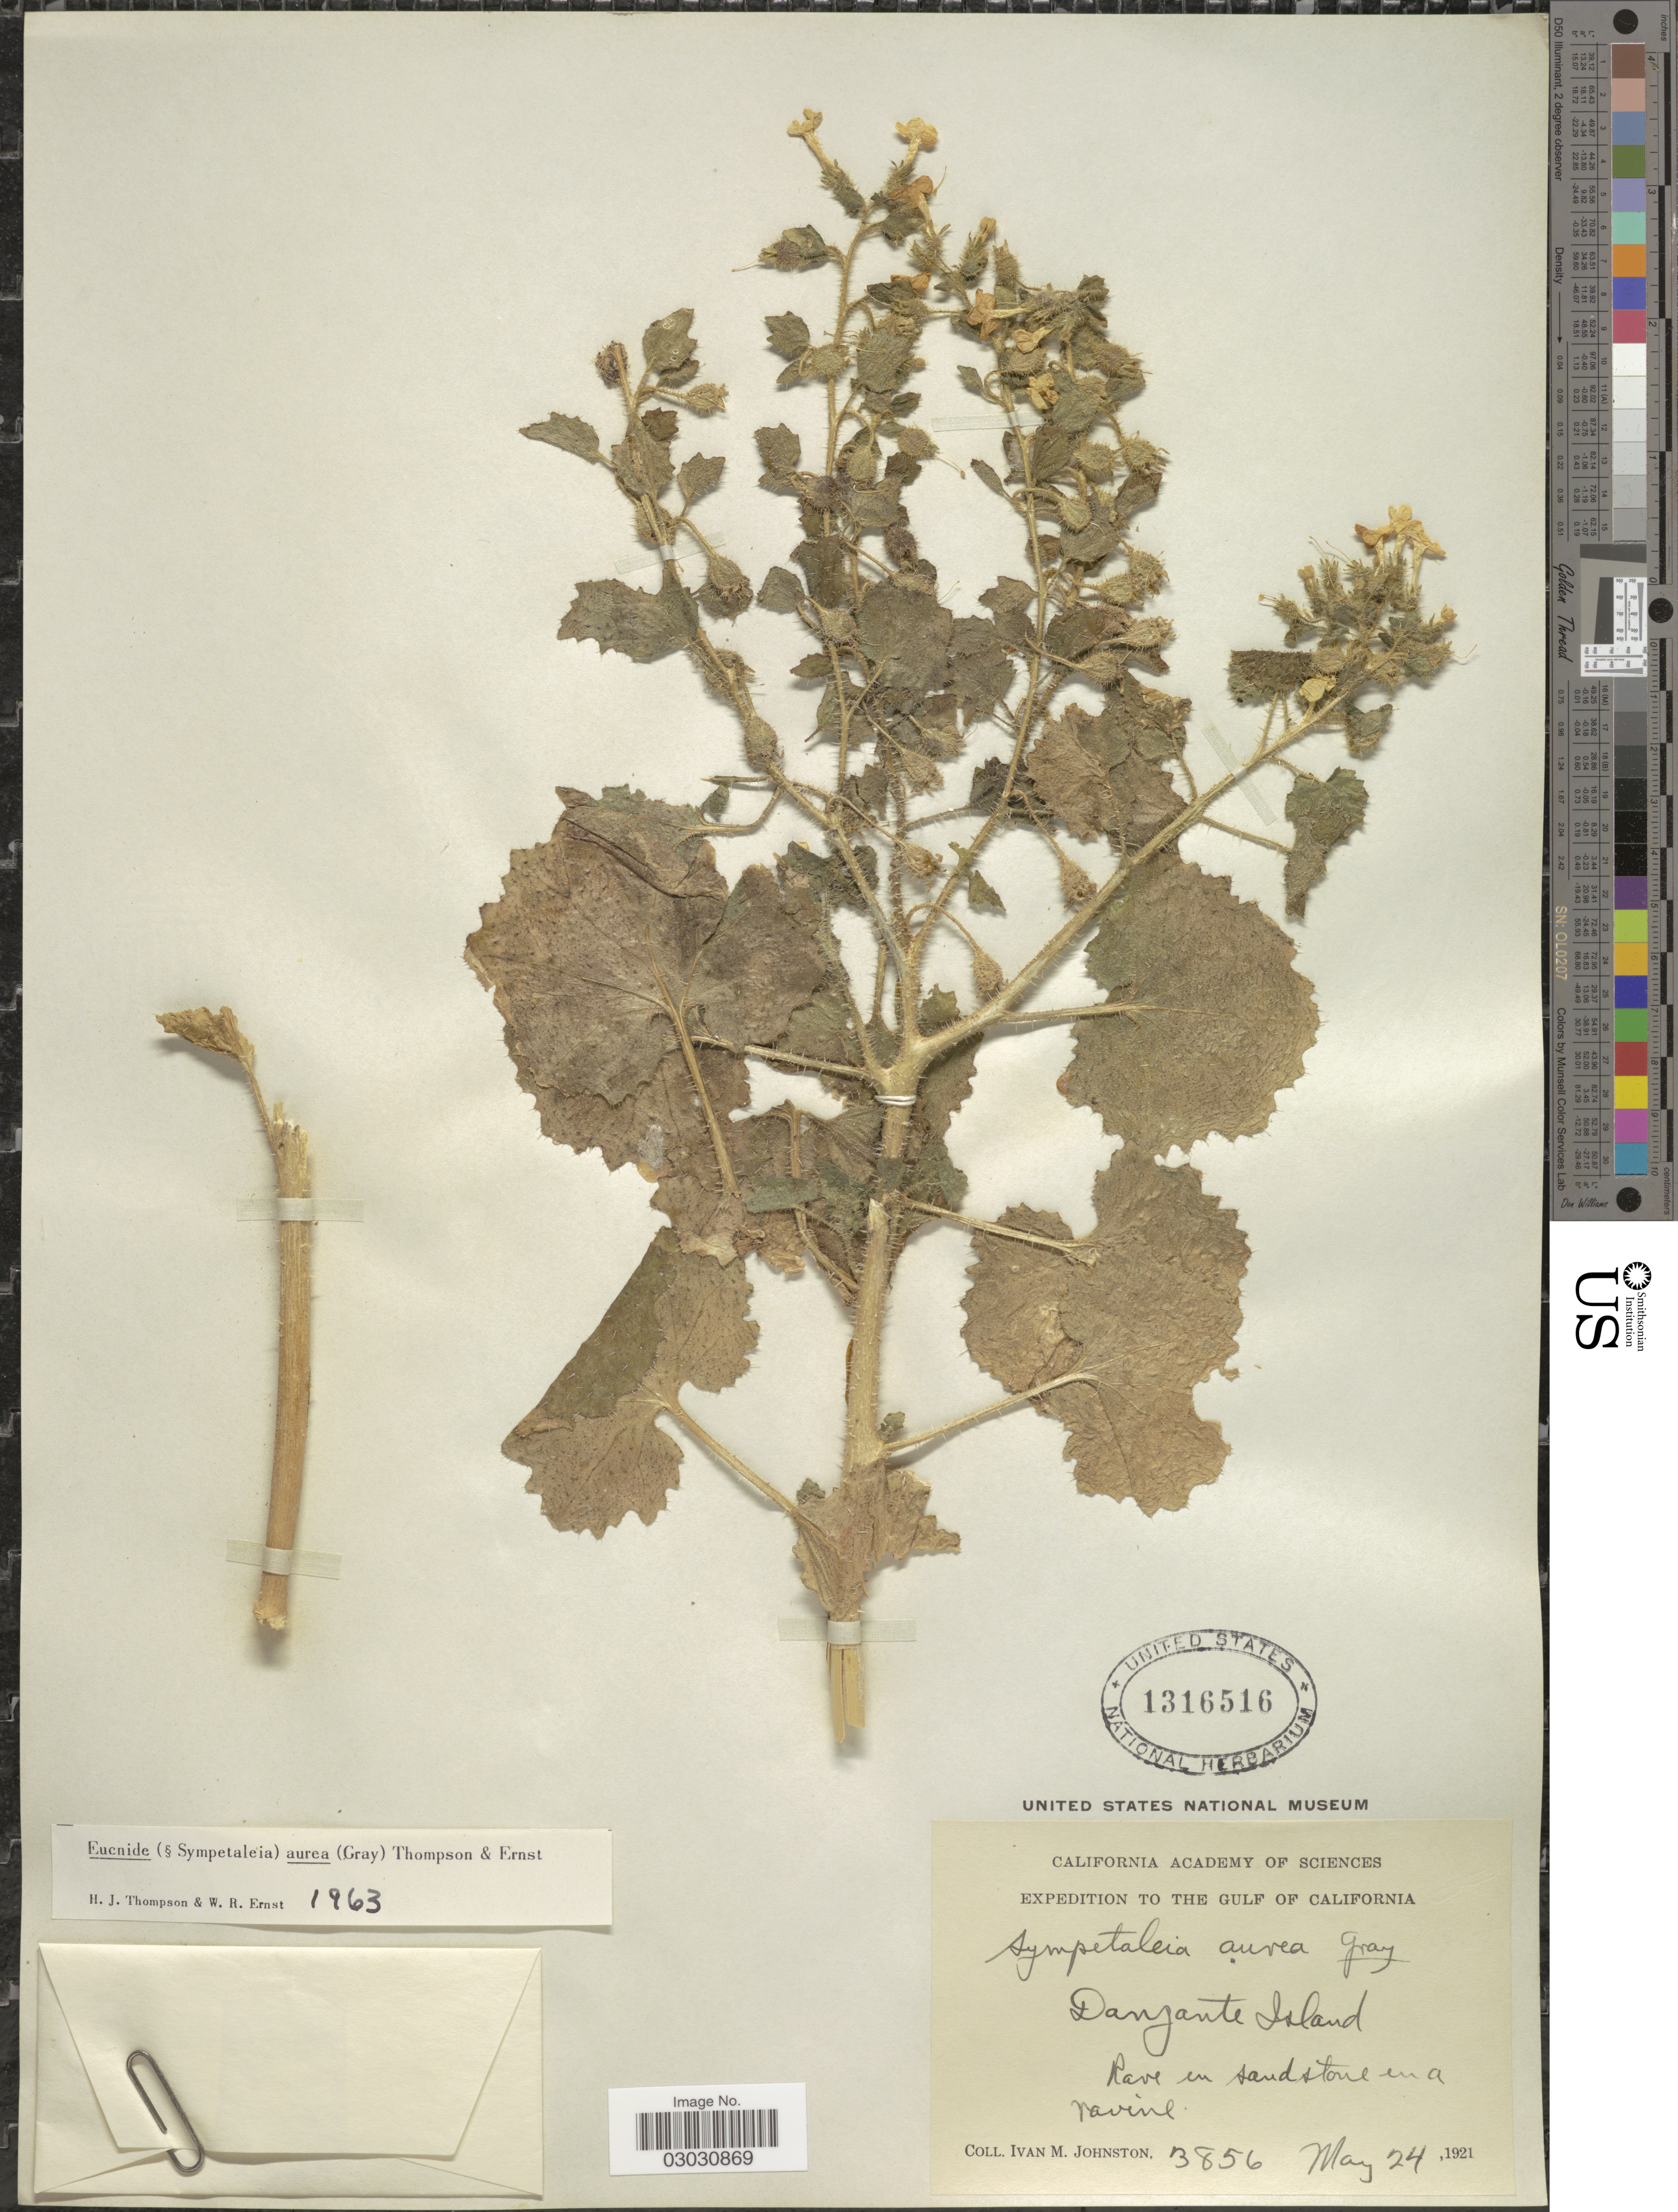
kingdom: Plantae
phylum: Tracheophyta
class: Magnoliopsida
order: Cornales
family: Loasaceae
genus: Eucnide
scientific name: Eucnide aurea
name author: (A. Gray) H.J. Thomps. & W.R. Ernst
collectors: I.M. Johnston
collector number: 3856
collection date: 1921-05-24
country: Mexico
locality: Gulf of California. Danzate Island.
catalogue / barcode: US 1316516